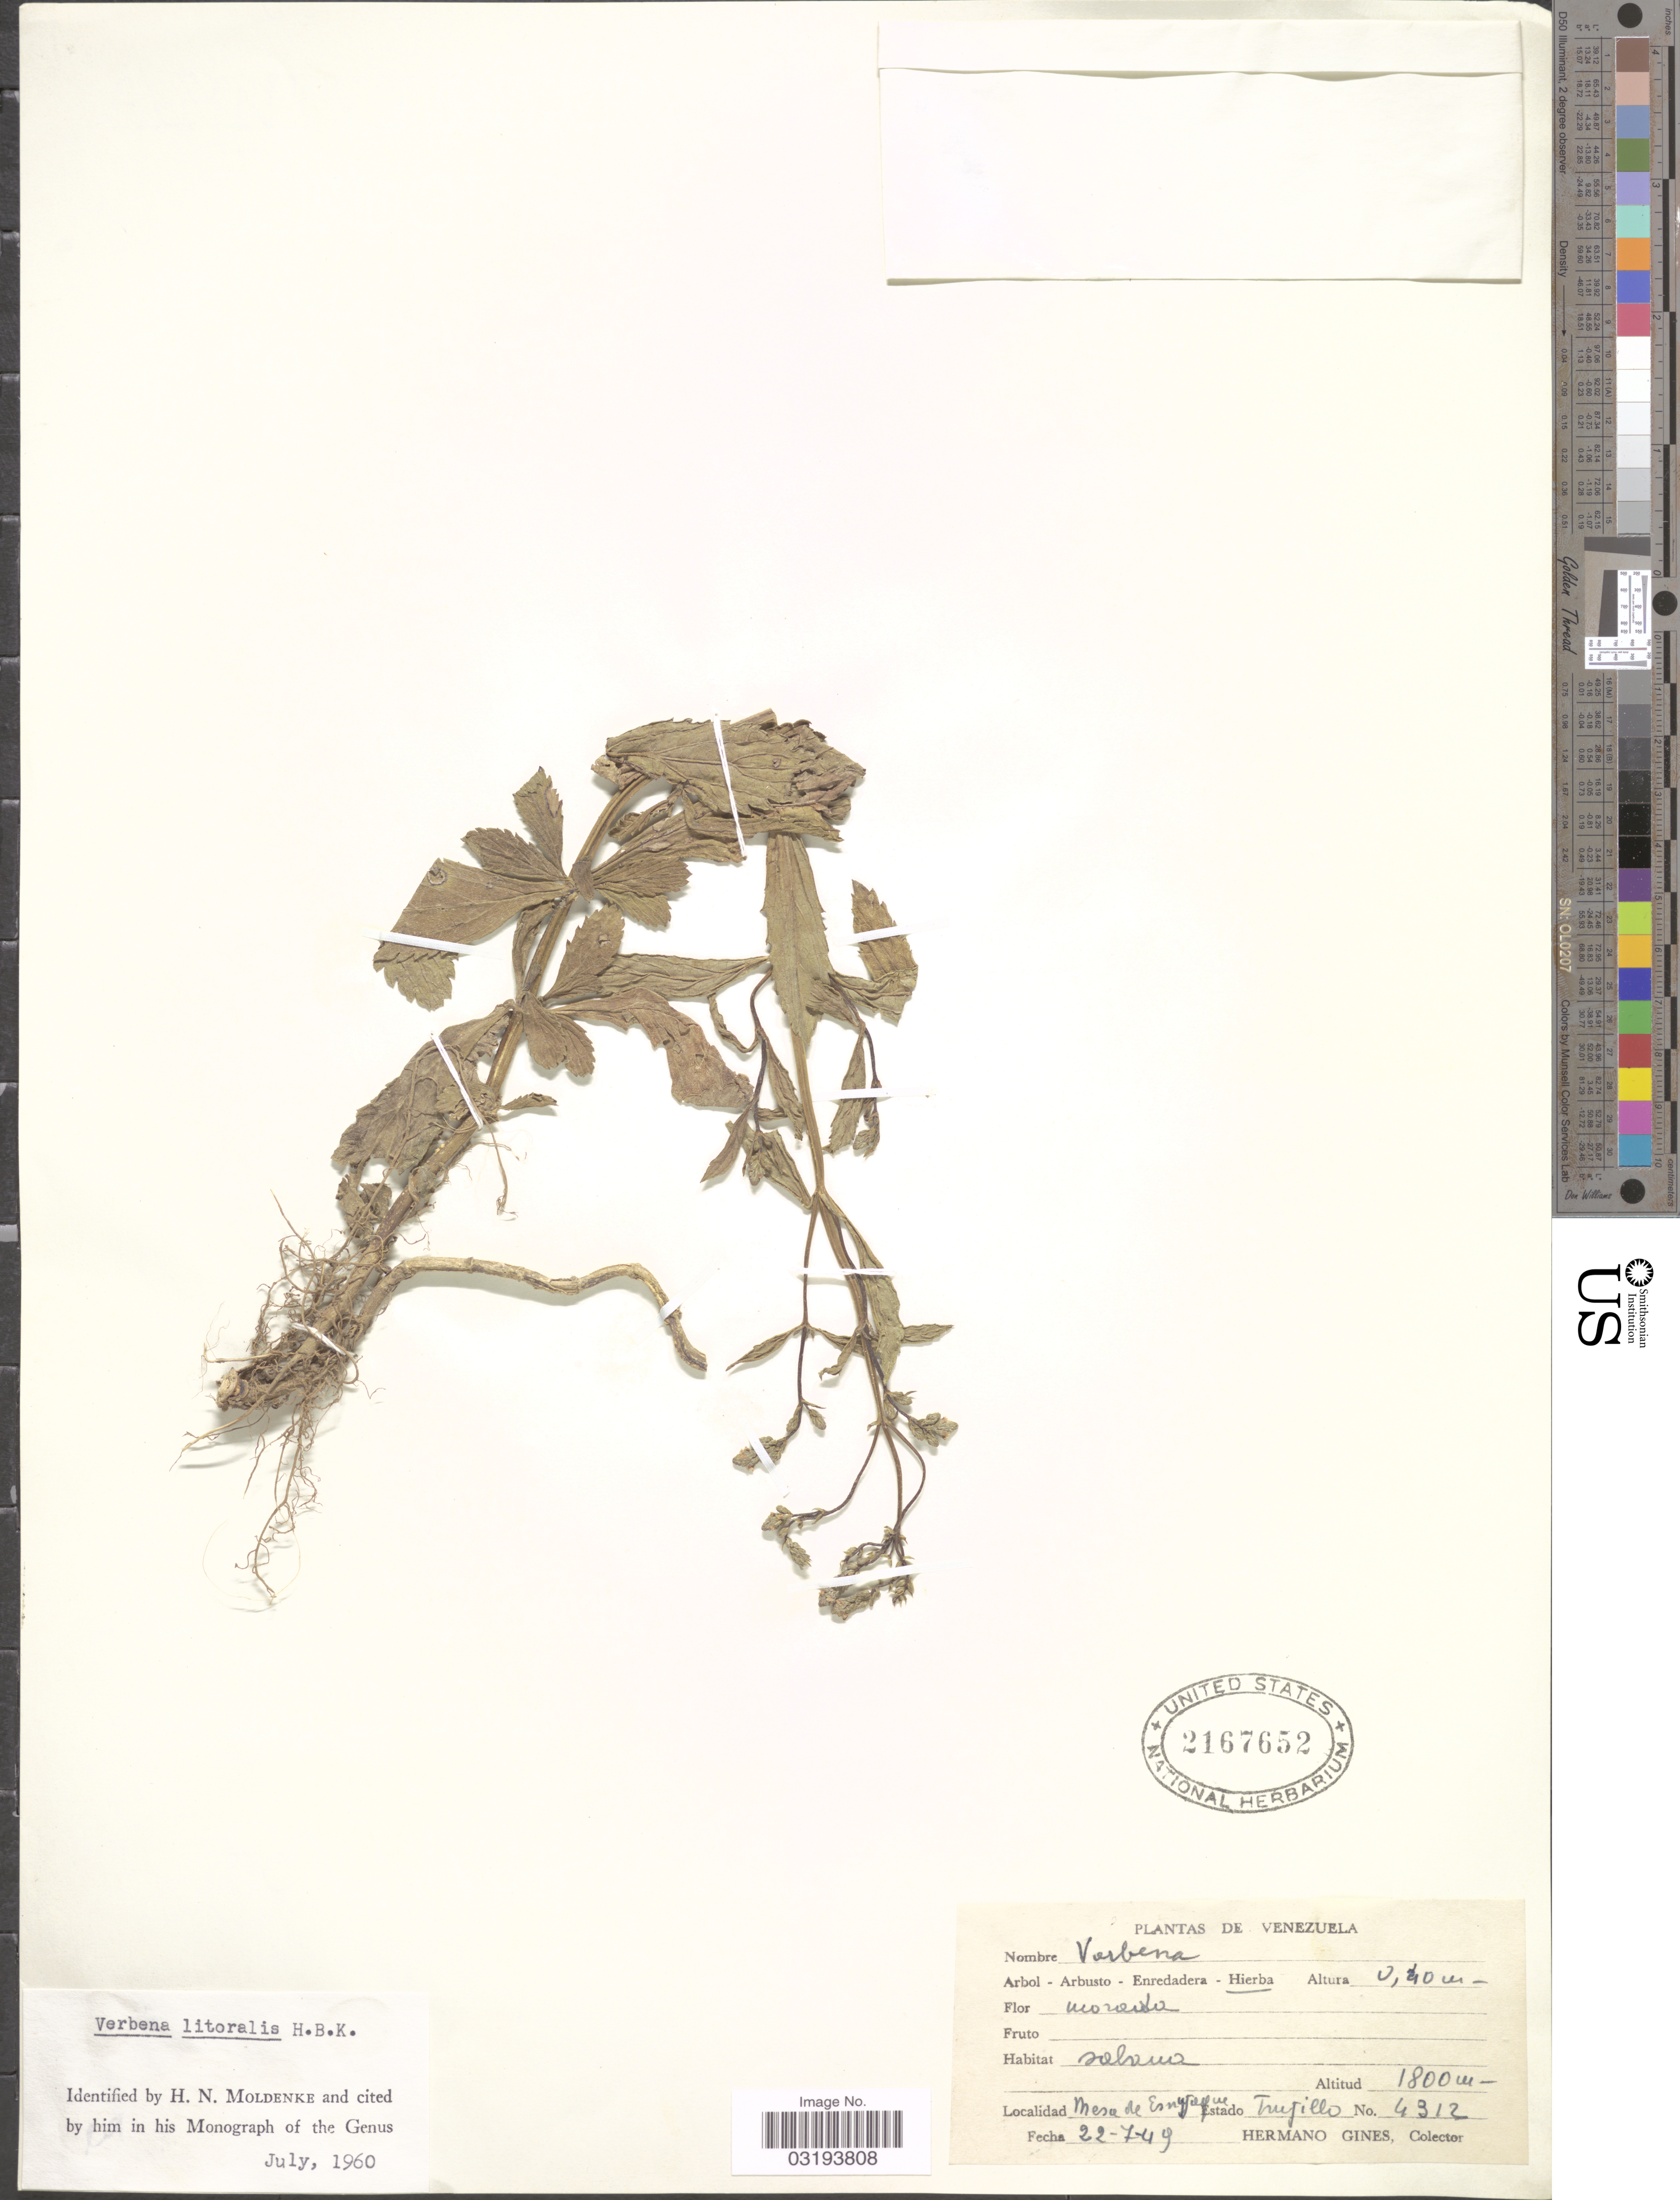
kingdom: Plantae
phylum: Tracheophyta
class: Magnoliopsida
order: Lamiales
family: Verbenaceae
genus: Verbena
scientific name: Verbena litoralis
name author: Kunth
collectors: Bro. Gines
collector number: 4312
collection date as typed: Transcribed d/m/y: 22/7/49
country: Venezuela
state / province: Trujillo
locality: Mesa de Esnujaque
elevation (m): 1800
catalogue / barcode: US 2167652